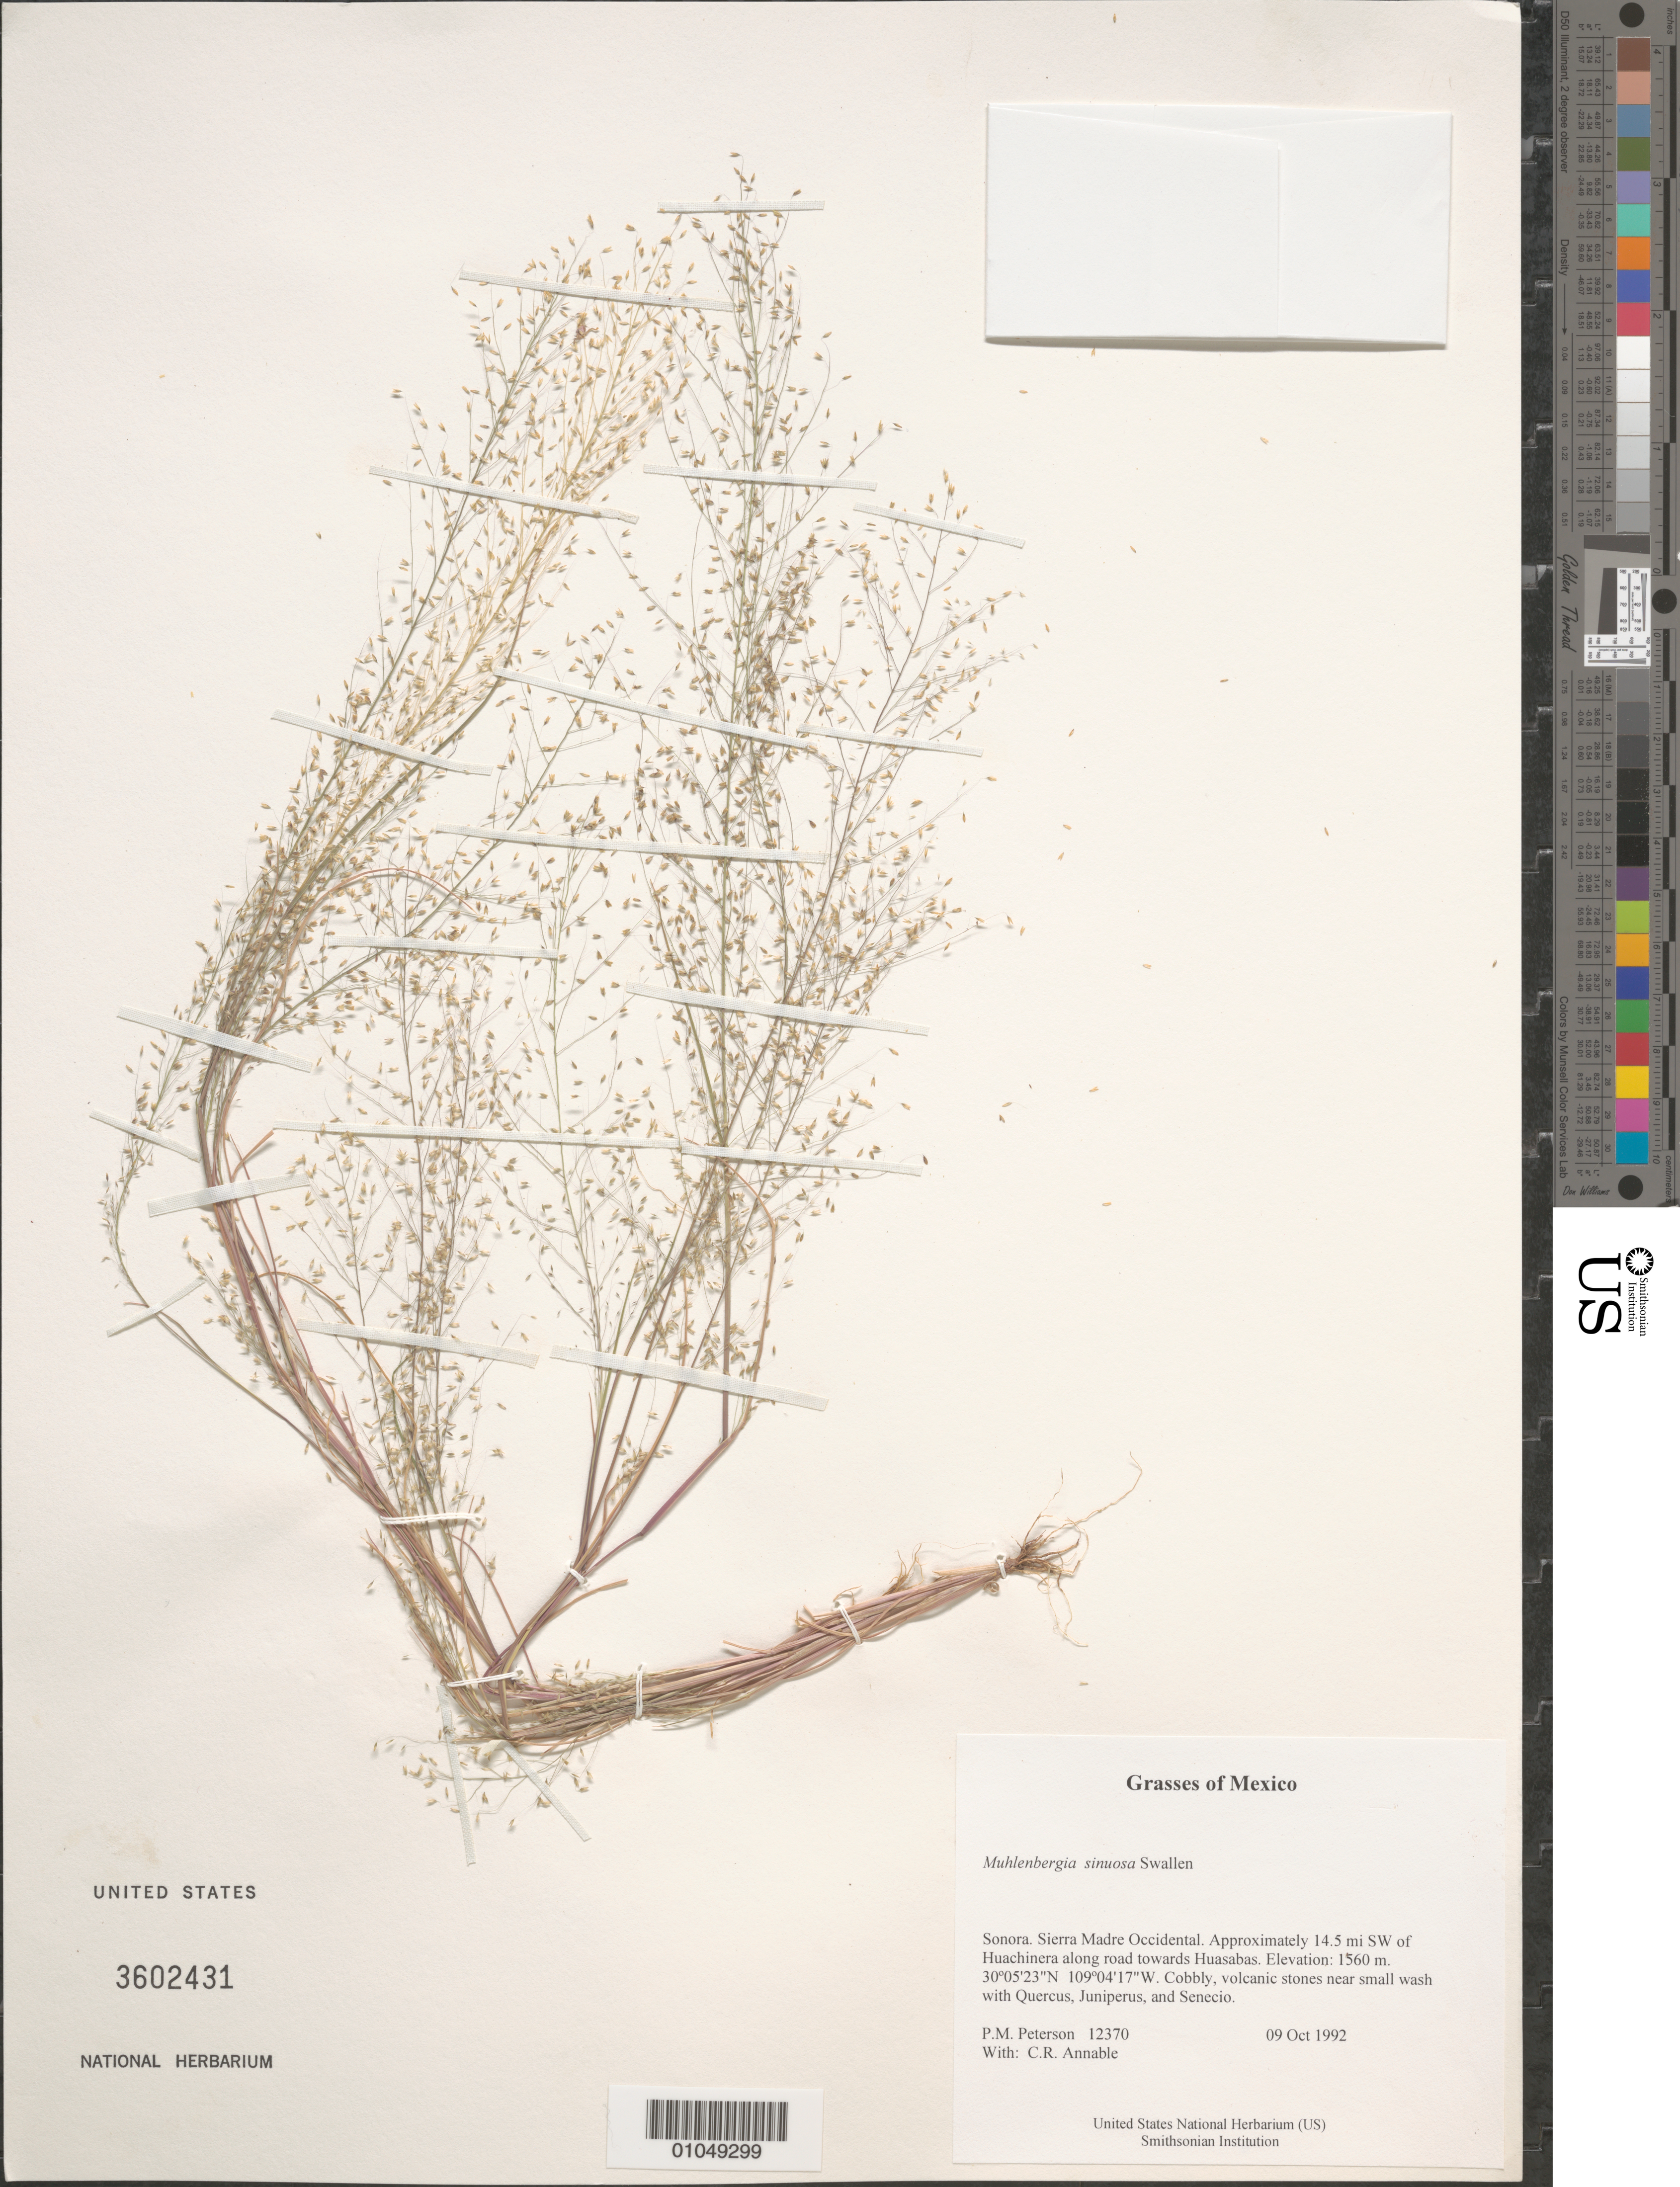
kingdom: Plantae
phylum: Tracheophyta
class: Liliopsida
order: Poales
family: Poaceae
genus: Muhlenbergia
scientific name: Muhlenbergia sinuosa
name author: Swallen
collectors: P. M. Peterson & C. R. Annable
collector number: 12370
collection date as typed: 09 Oct 1992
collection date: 1992-10-09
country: Mexico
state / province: Sonora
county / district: Sierra Madre Occidental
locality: Approximately 14.5 mi SW of Huachinera along road towards Huasabas.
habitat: Cobbly, volcanic stones near small wash with Quercus, Juniperus, and Senecio.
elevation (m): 1560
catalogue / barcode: US 3602431